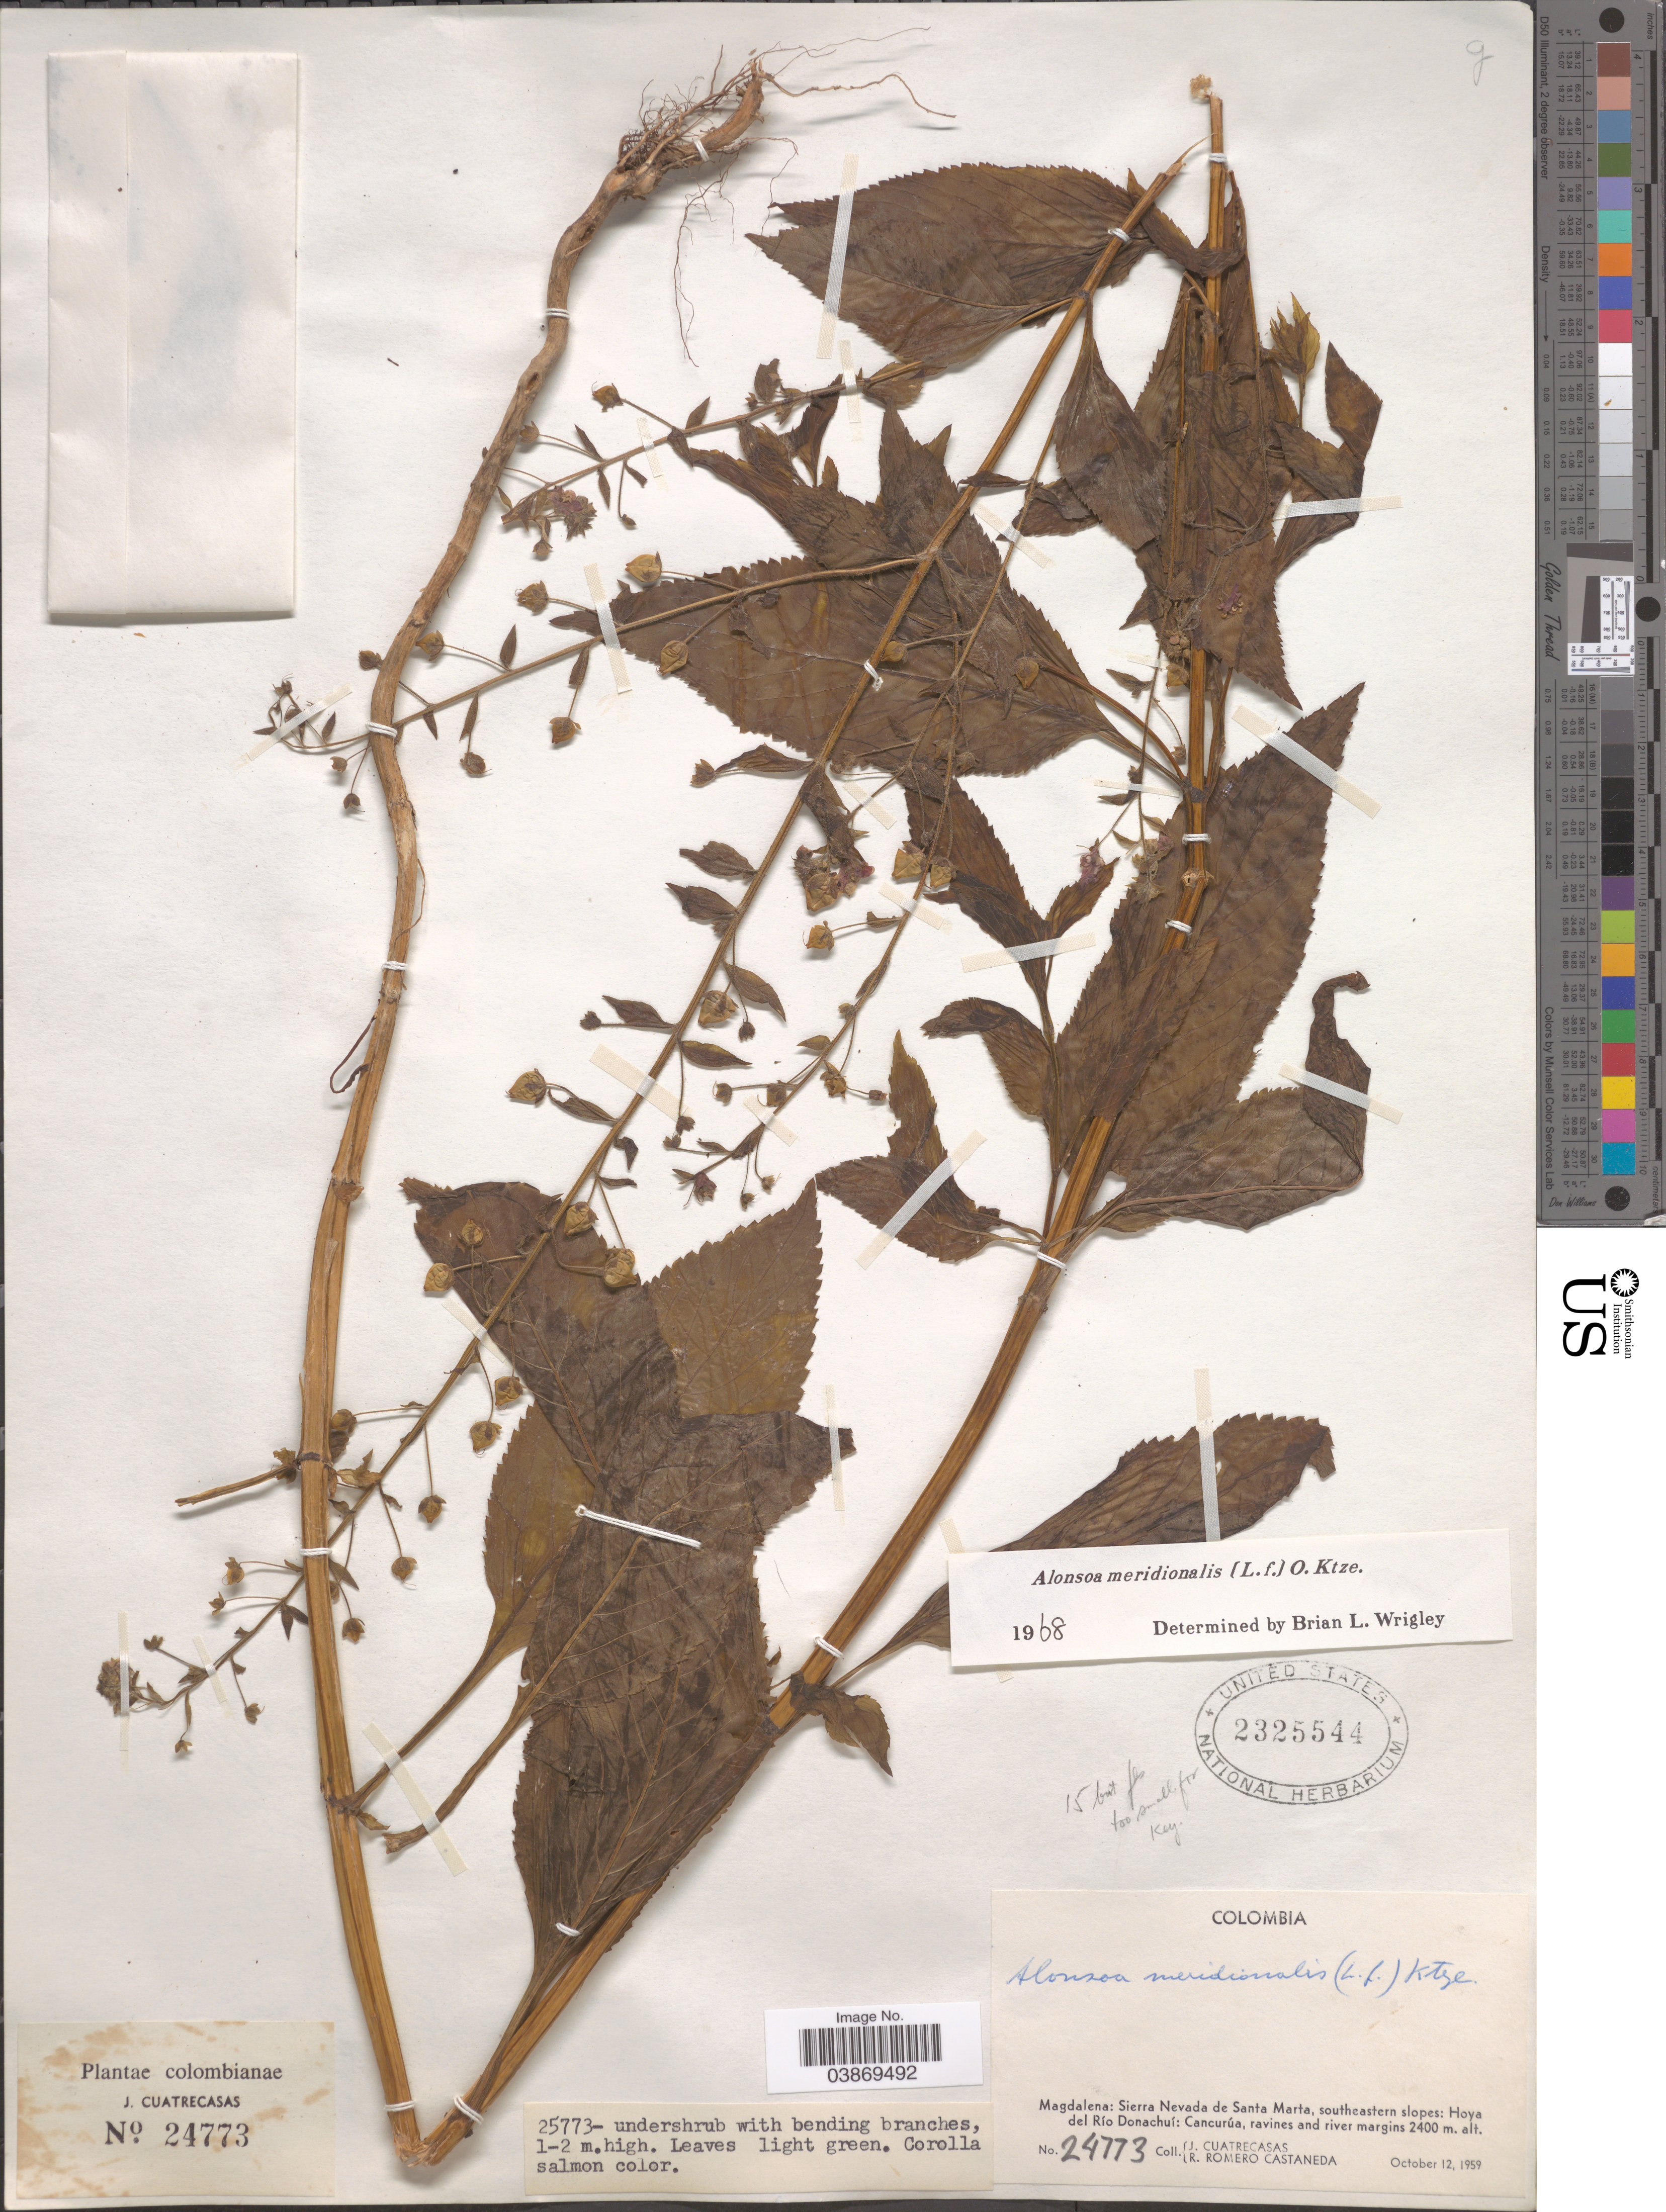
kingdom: Plantae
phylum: Tracheophyta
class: Magnoliopsida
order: Lamiales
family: Scrophulariaceae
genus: Alonsoa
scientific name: Alonsoa meridionalis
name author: (L. f.) Kuntze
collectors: J. Cuatrecasas & R. Romero Castañeda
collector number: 24773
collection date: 1959-10-12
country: Colombia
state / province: Magdalena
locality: Sierra Nevada de Santa Marta, southeastern slopes: Hoya del Río Donachuí: Cancurúa, ravines and river margins.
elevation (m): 2400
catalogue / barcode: US 2325544